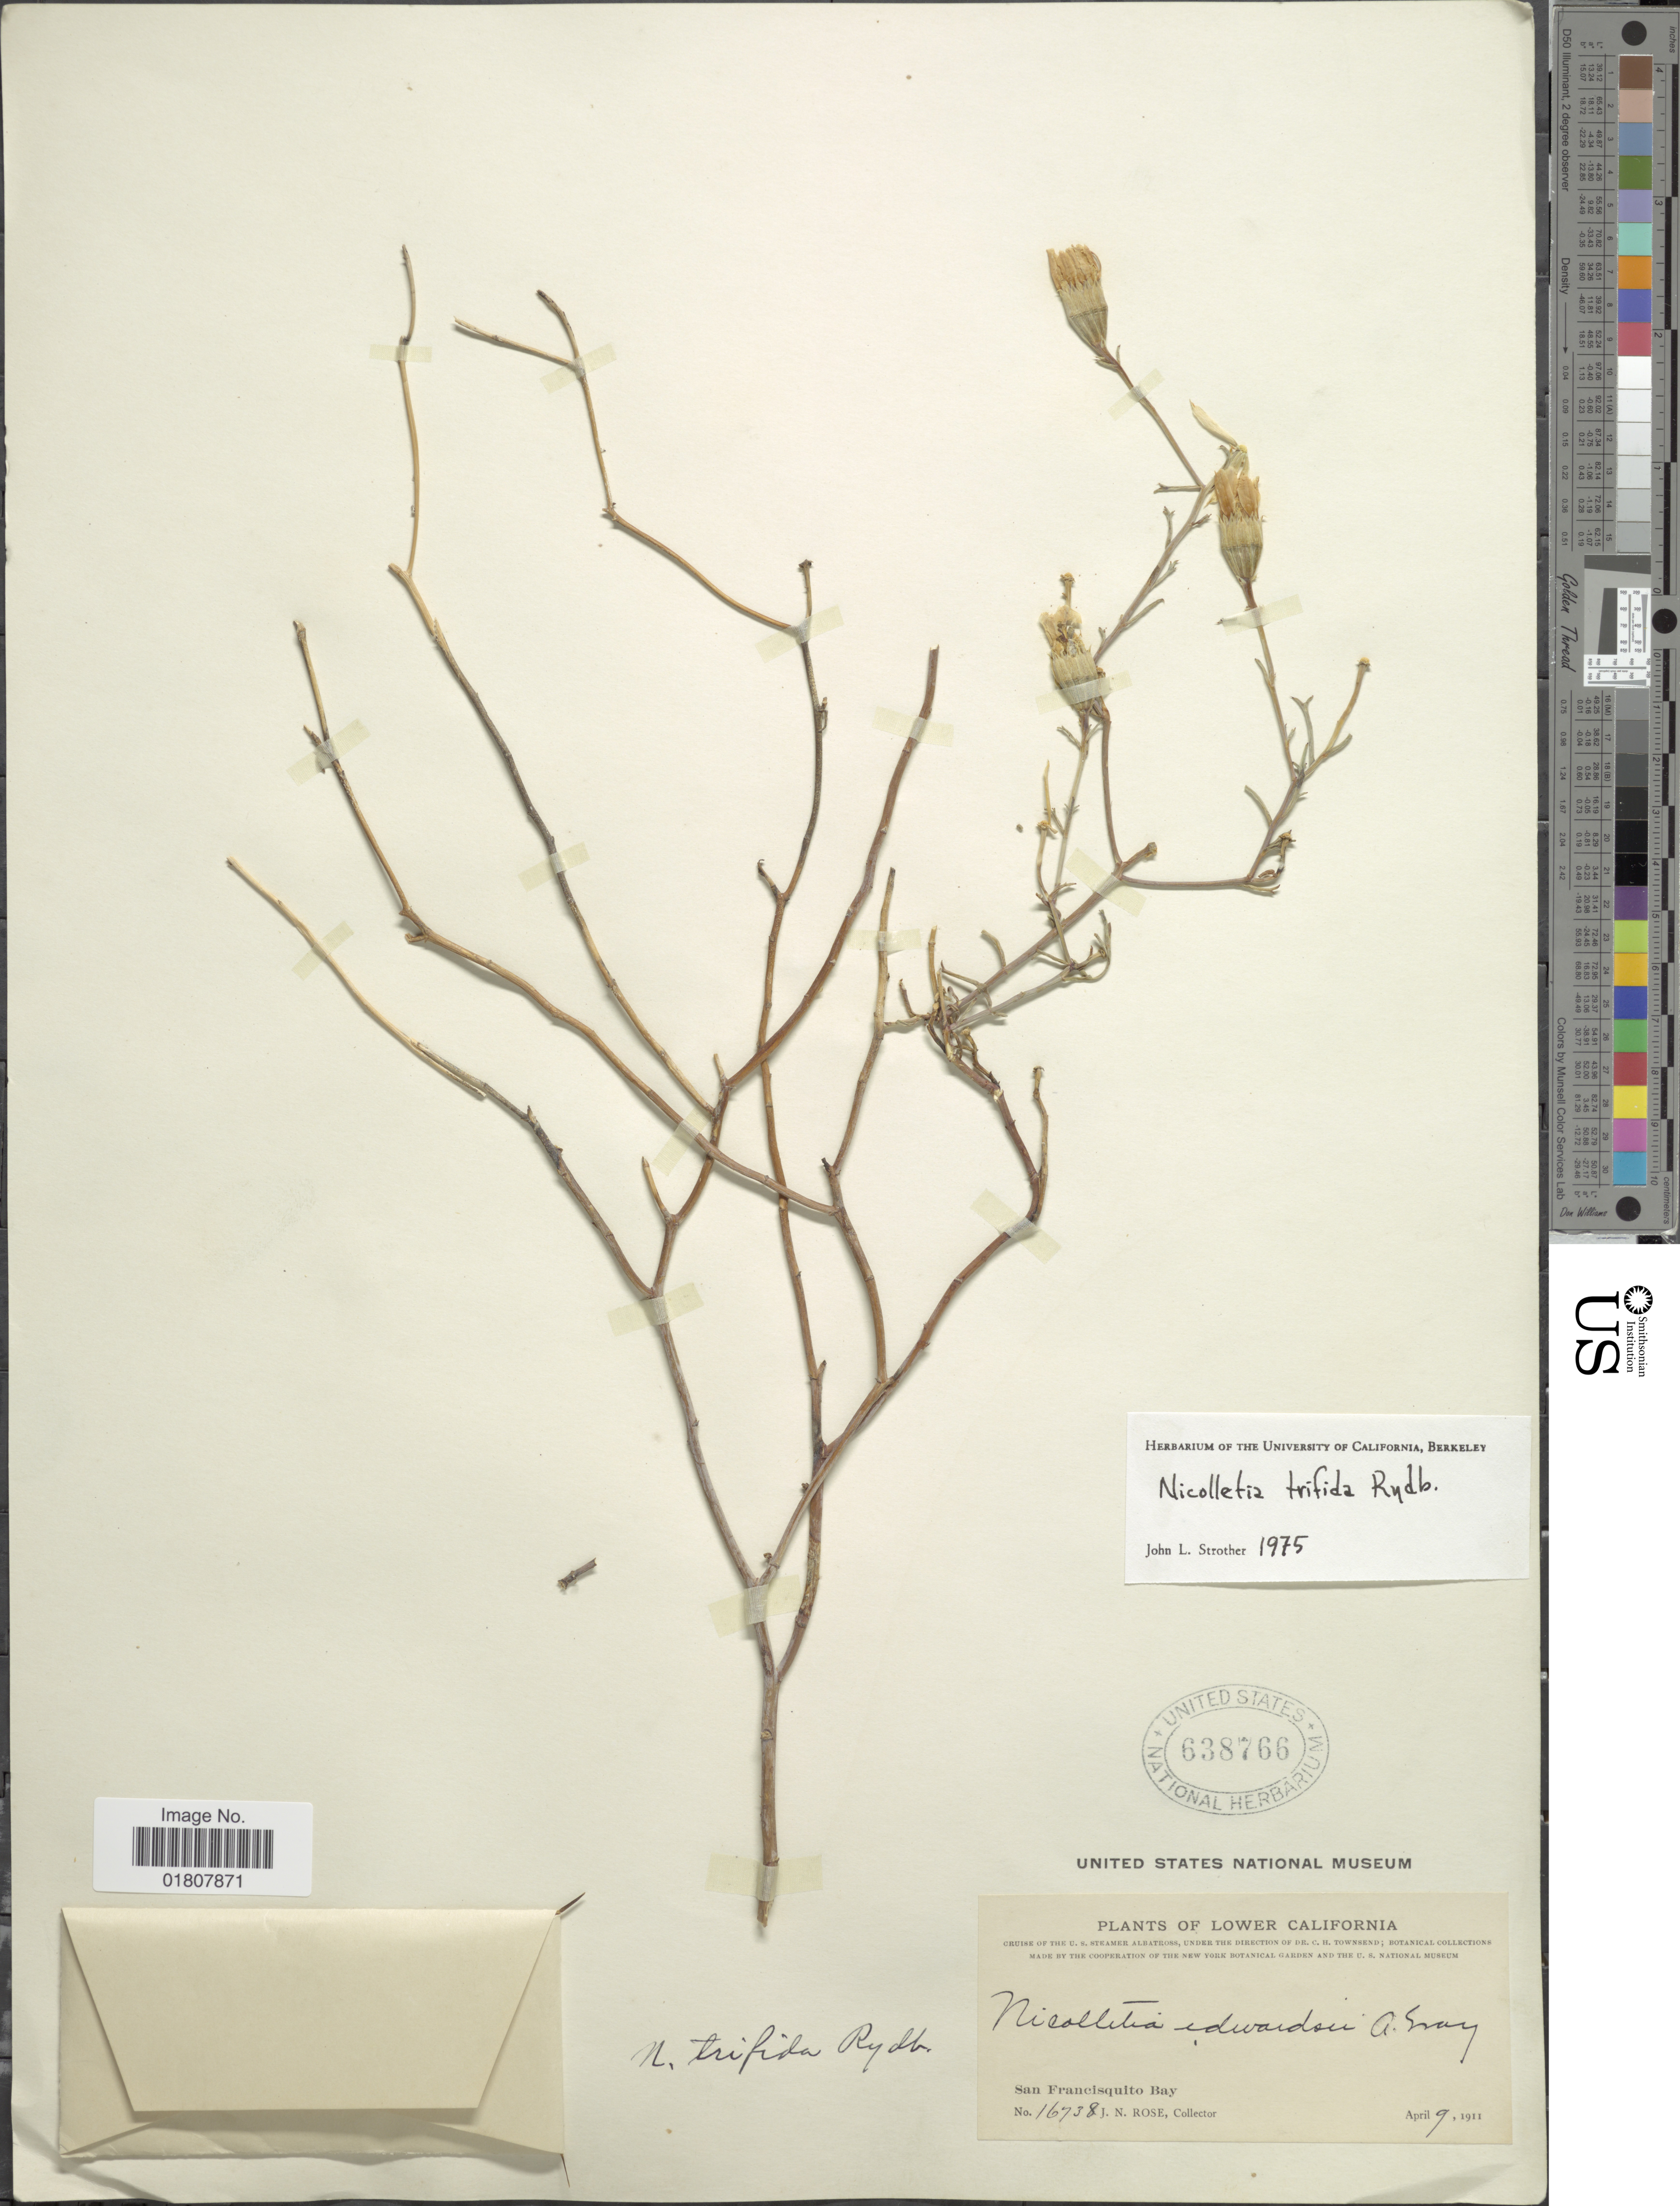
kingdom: Plantae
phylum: Tracheophyta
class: Magnoliopsida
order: Asterales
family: Asteraceae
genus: Nicolletia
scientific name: Nicolletia trifida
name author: Rydb.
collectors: J. N. Rose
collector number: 16738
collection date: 1911-04-09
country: Mexico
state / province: Baja California Sur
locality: Lower California, San Francisquito Bay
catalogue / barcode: US 638766